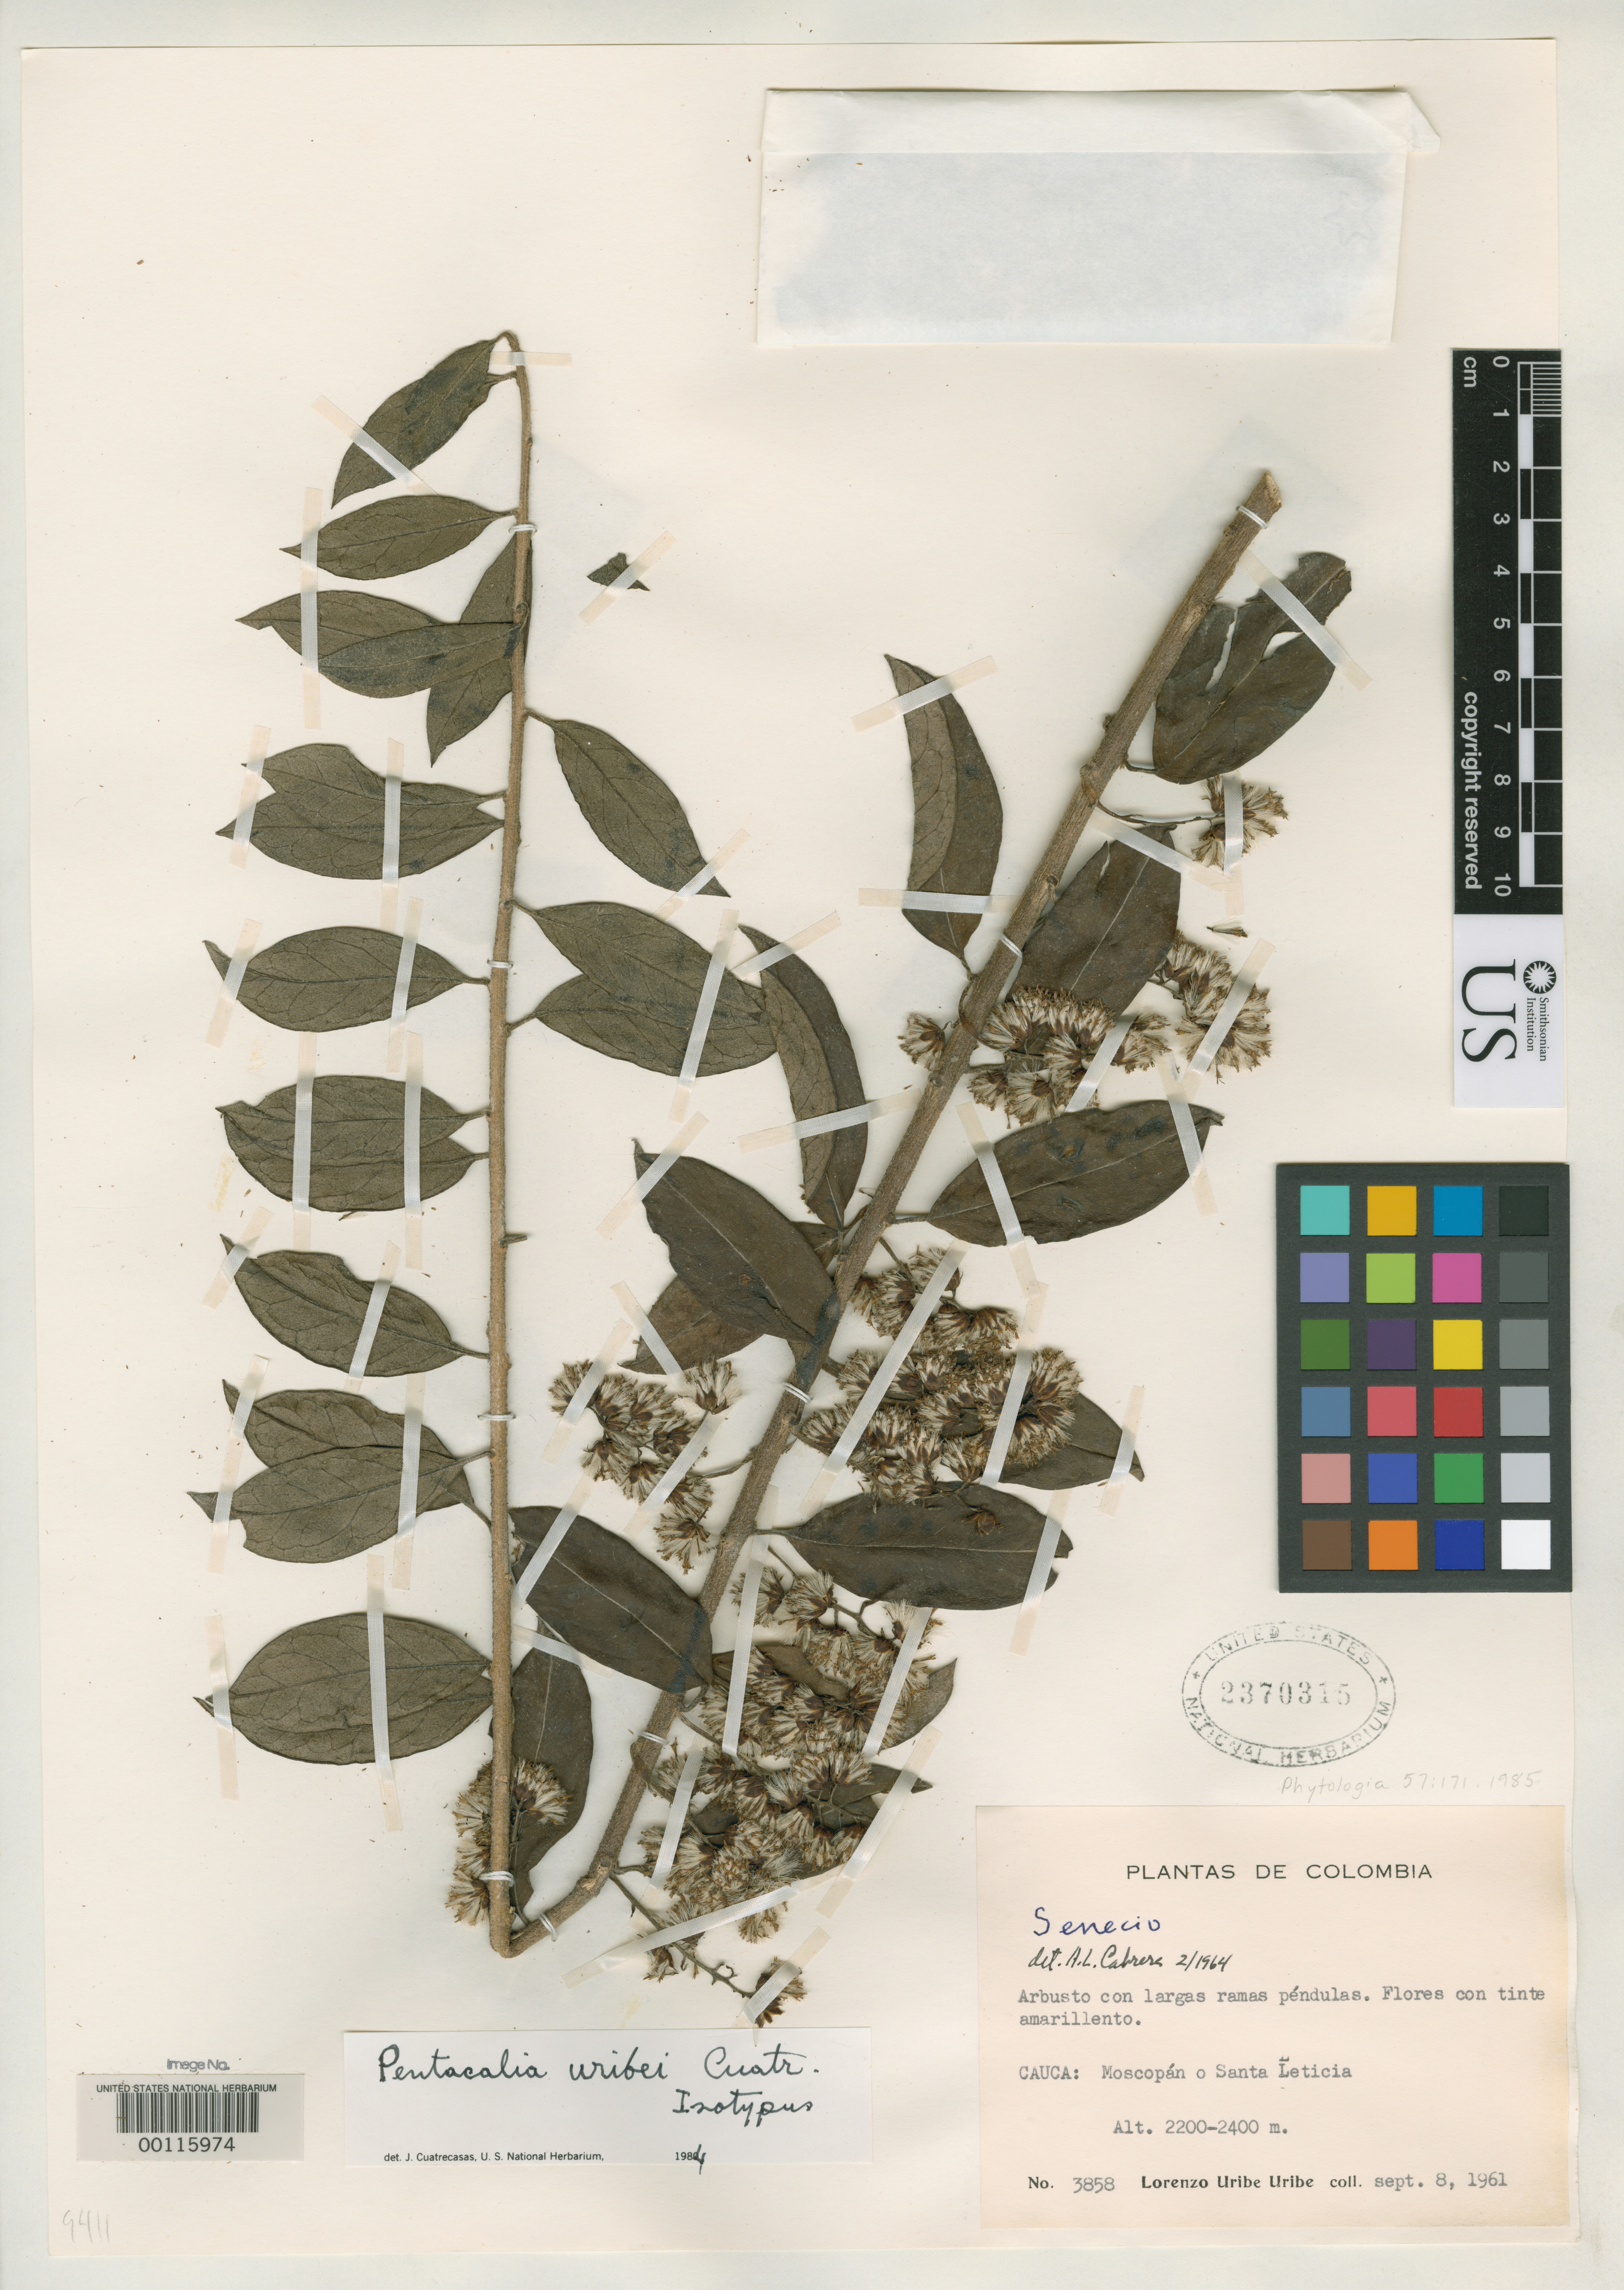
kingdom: Plantae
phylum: Tracheophyta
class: Magnoliopsida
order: Asterales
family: Asteraceae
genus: Pentacalia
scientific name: Pentacalia uribei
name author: Cuatrec.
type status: Isotype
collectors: L. Uribe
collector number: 3858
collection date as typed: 08 Sep 1961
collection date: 1961-09-08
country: Colombia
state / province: Cauca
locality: MoscoPan of Santa Leticia.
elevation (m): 2200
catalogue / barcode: US 2370315